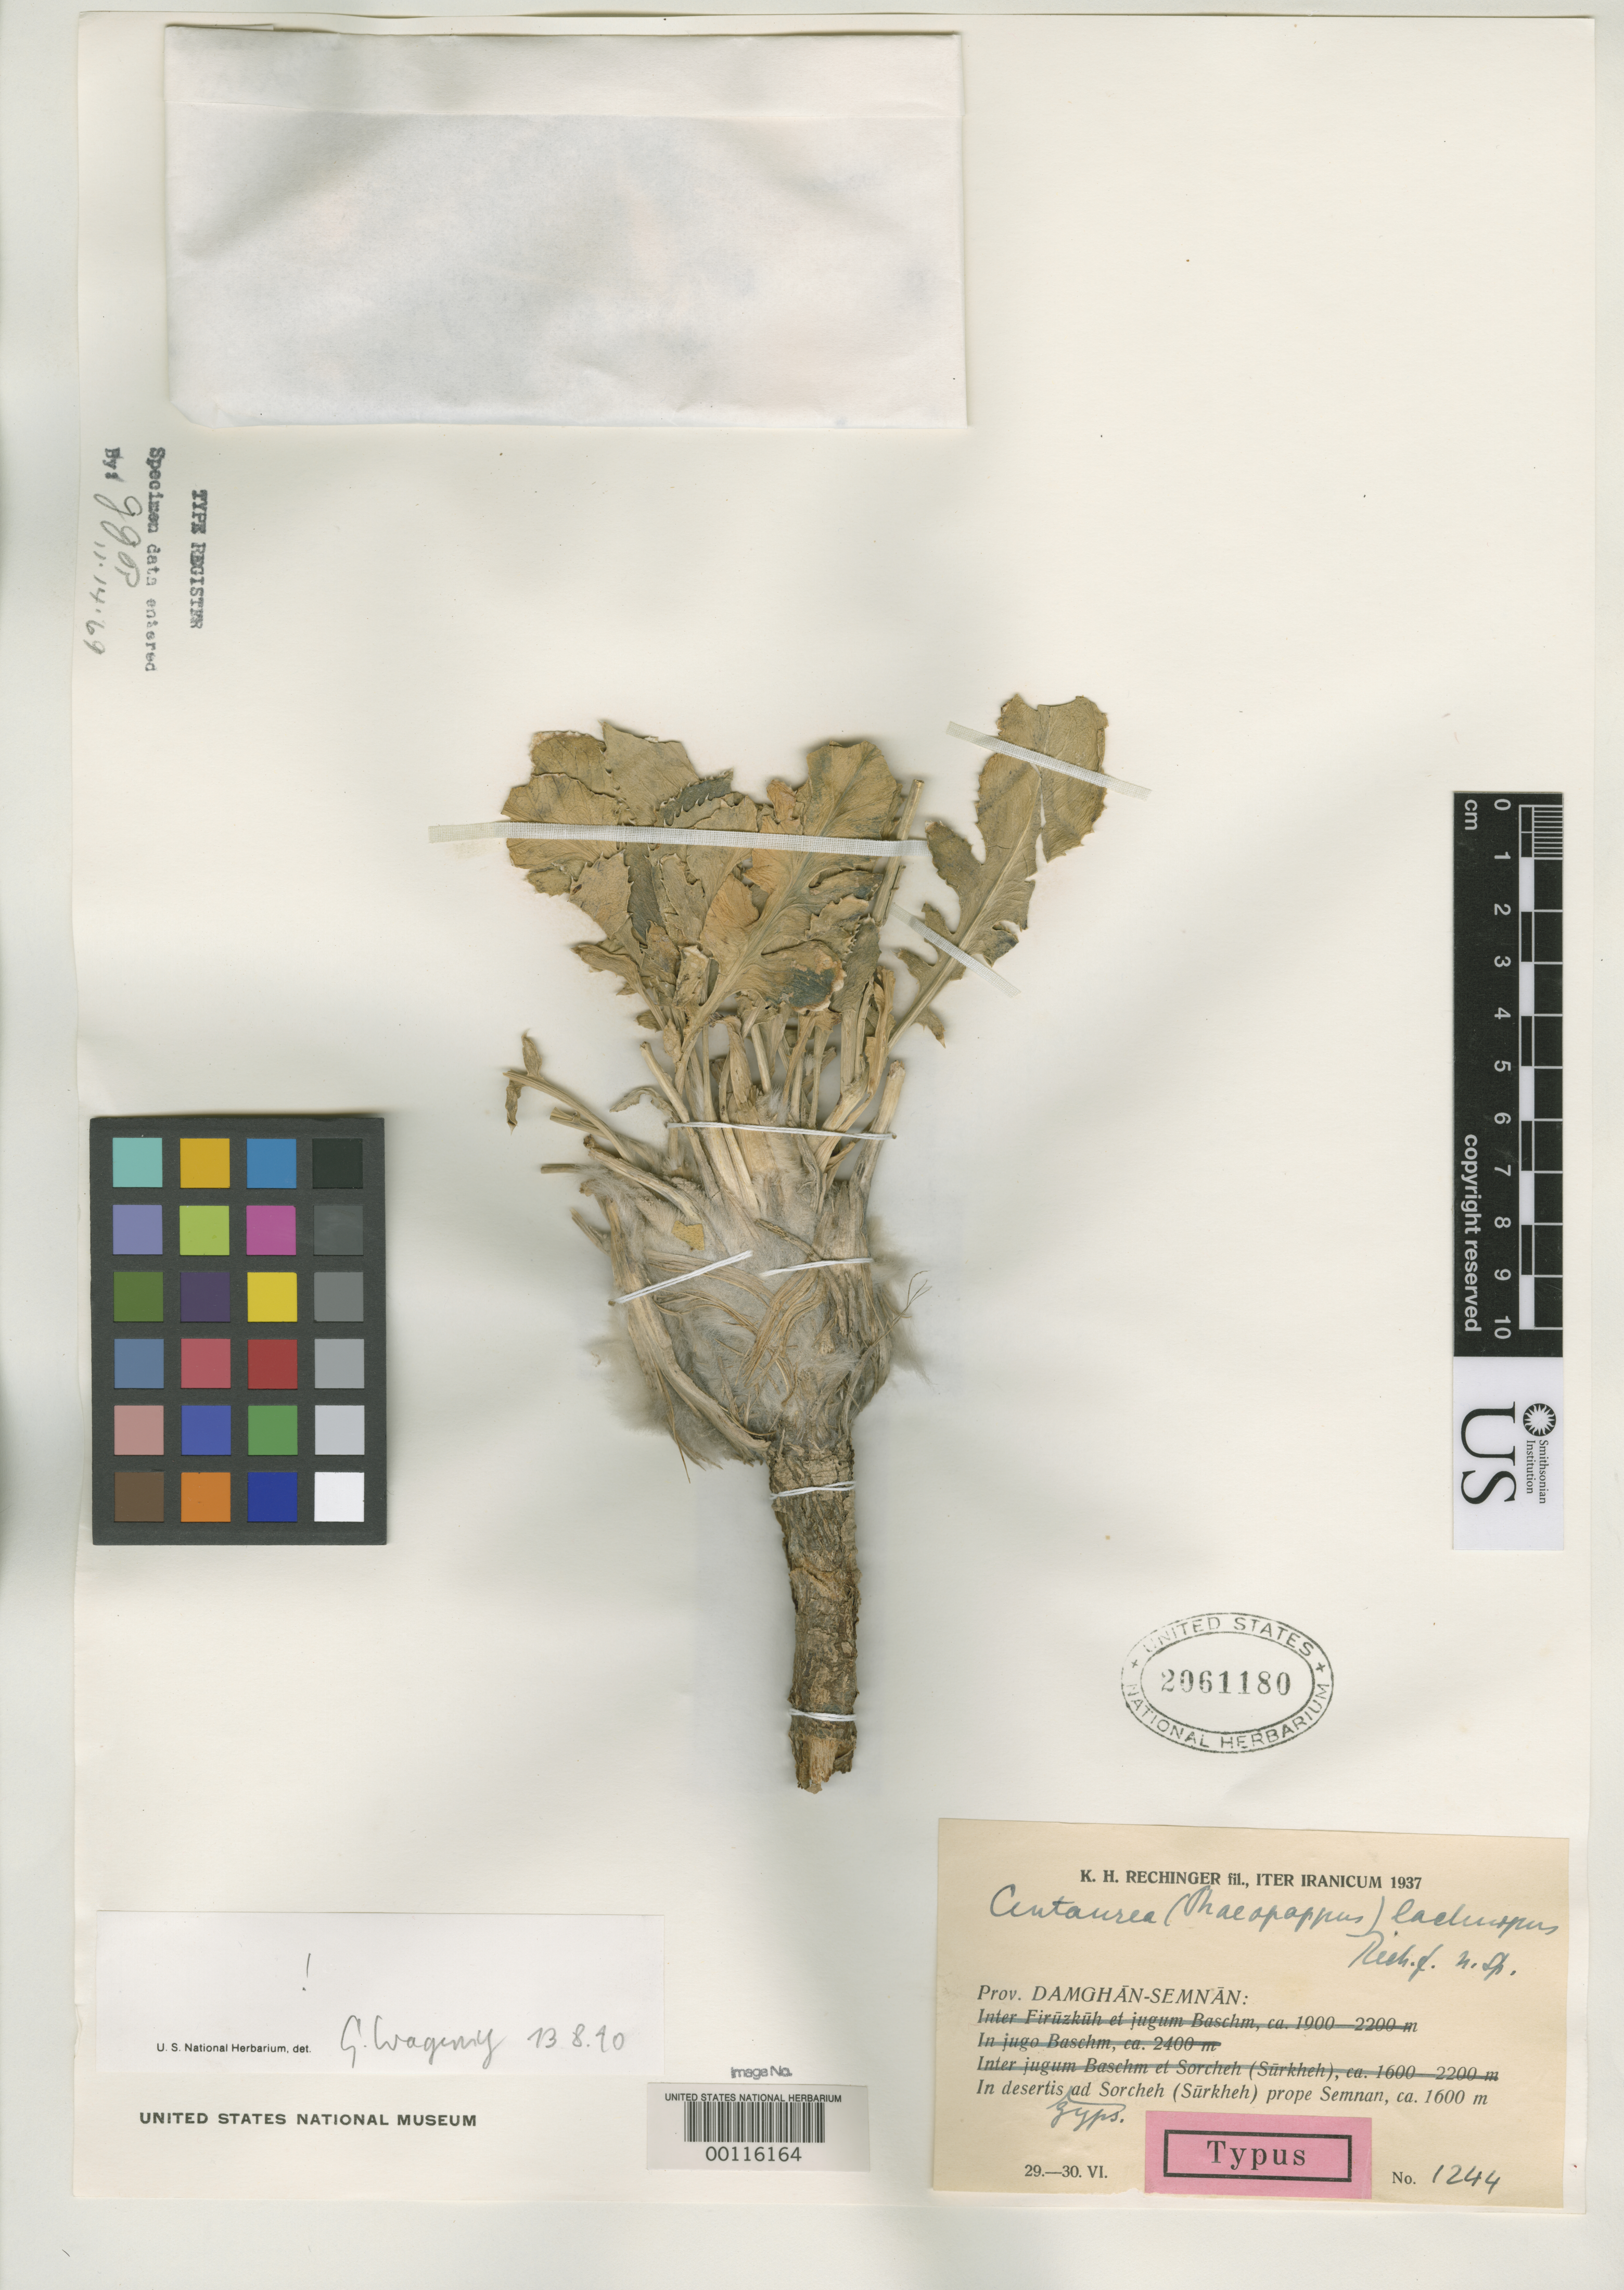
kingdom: Plantae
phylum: Tracheophyta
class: Magnoliopsida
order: Asterales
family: Asteraceae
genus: Centaurea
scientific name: Centaurea lachnopus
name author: Rech. f.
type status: Isotype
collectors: K. H. Rechinger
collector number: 1244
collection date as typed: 29 Jun 1937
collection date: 1937-06-29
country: Iran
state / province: Semnan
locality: Semnan.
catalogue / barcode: US 2061180